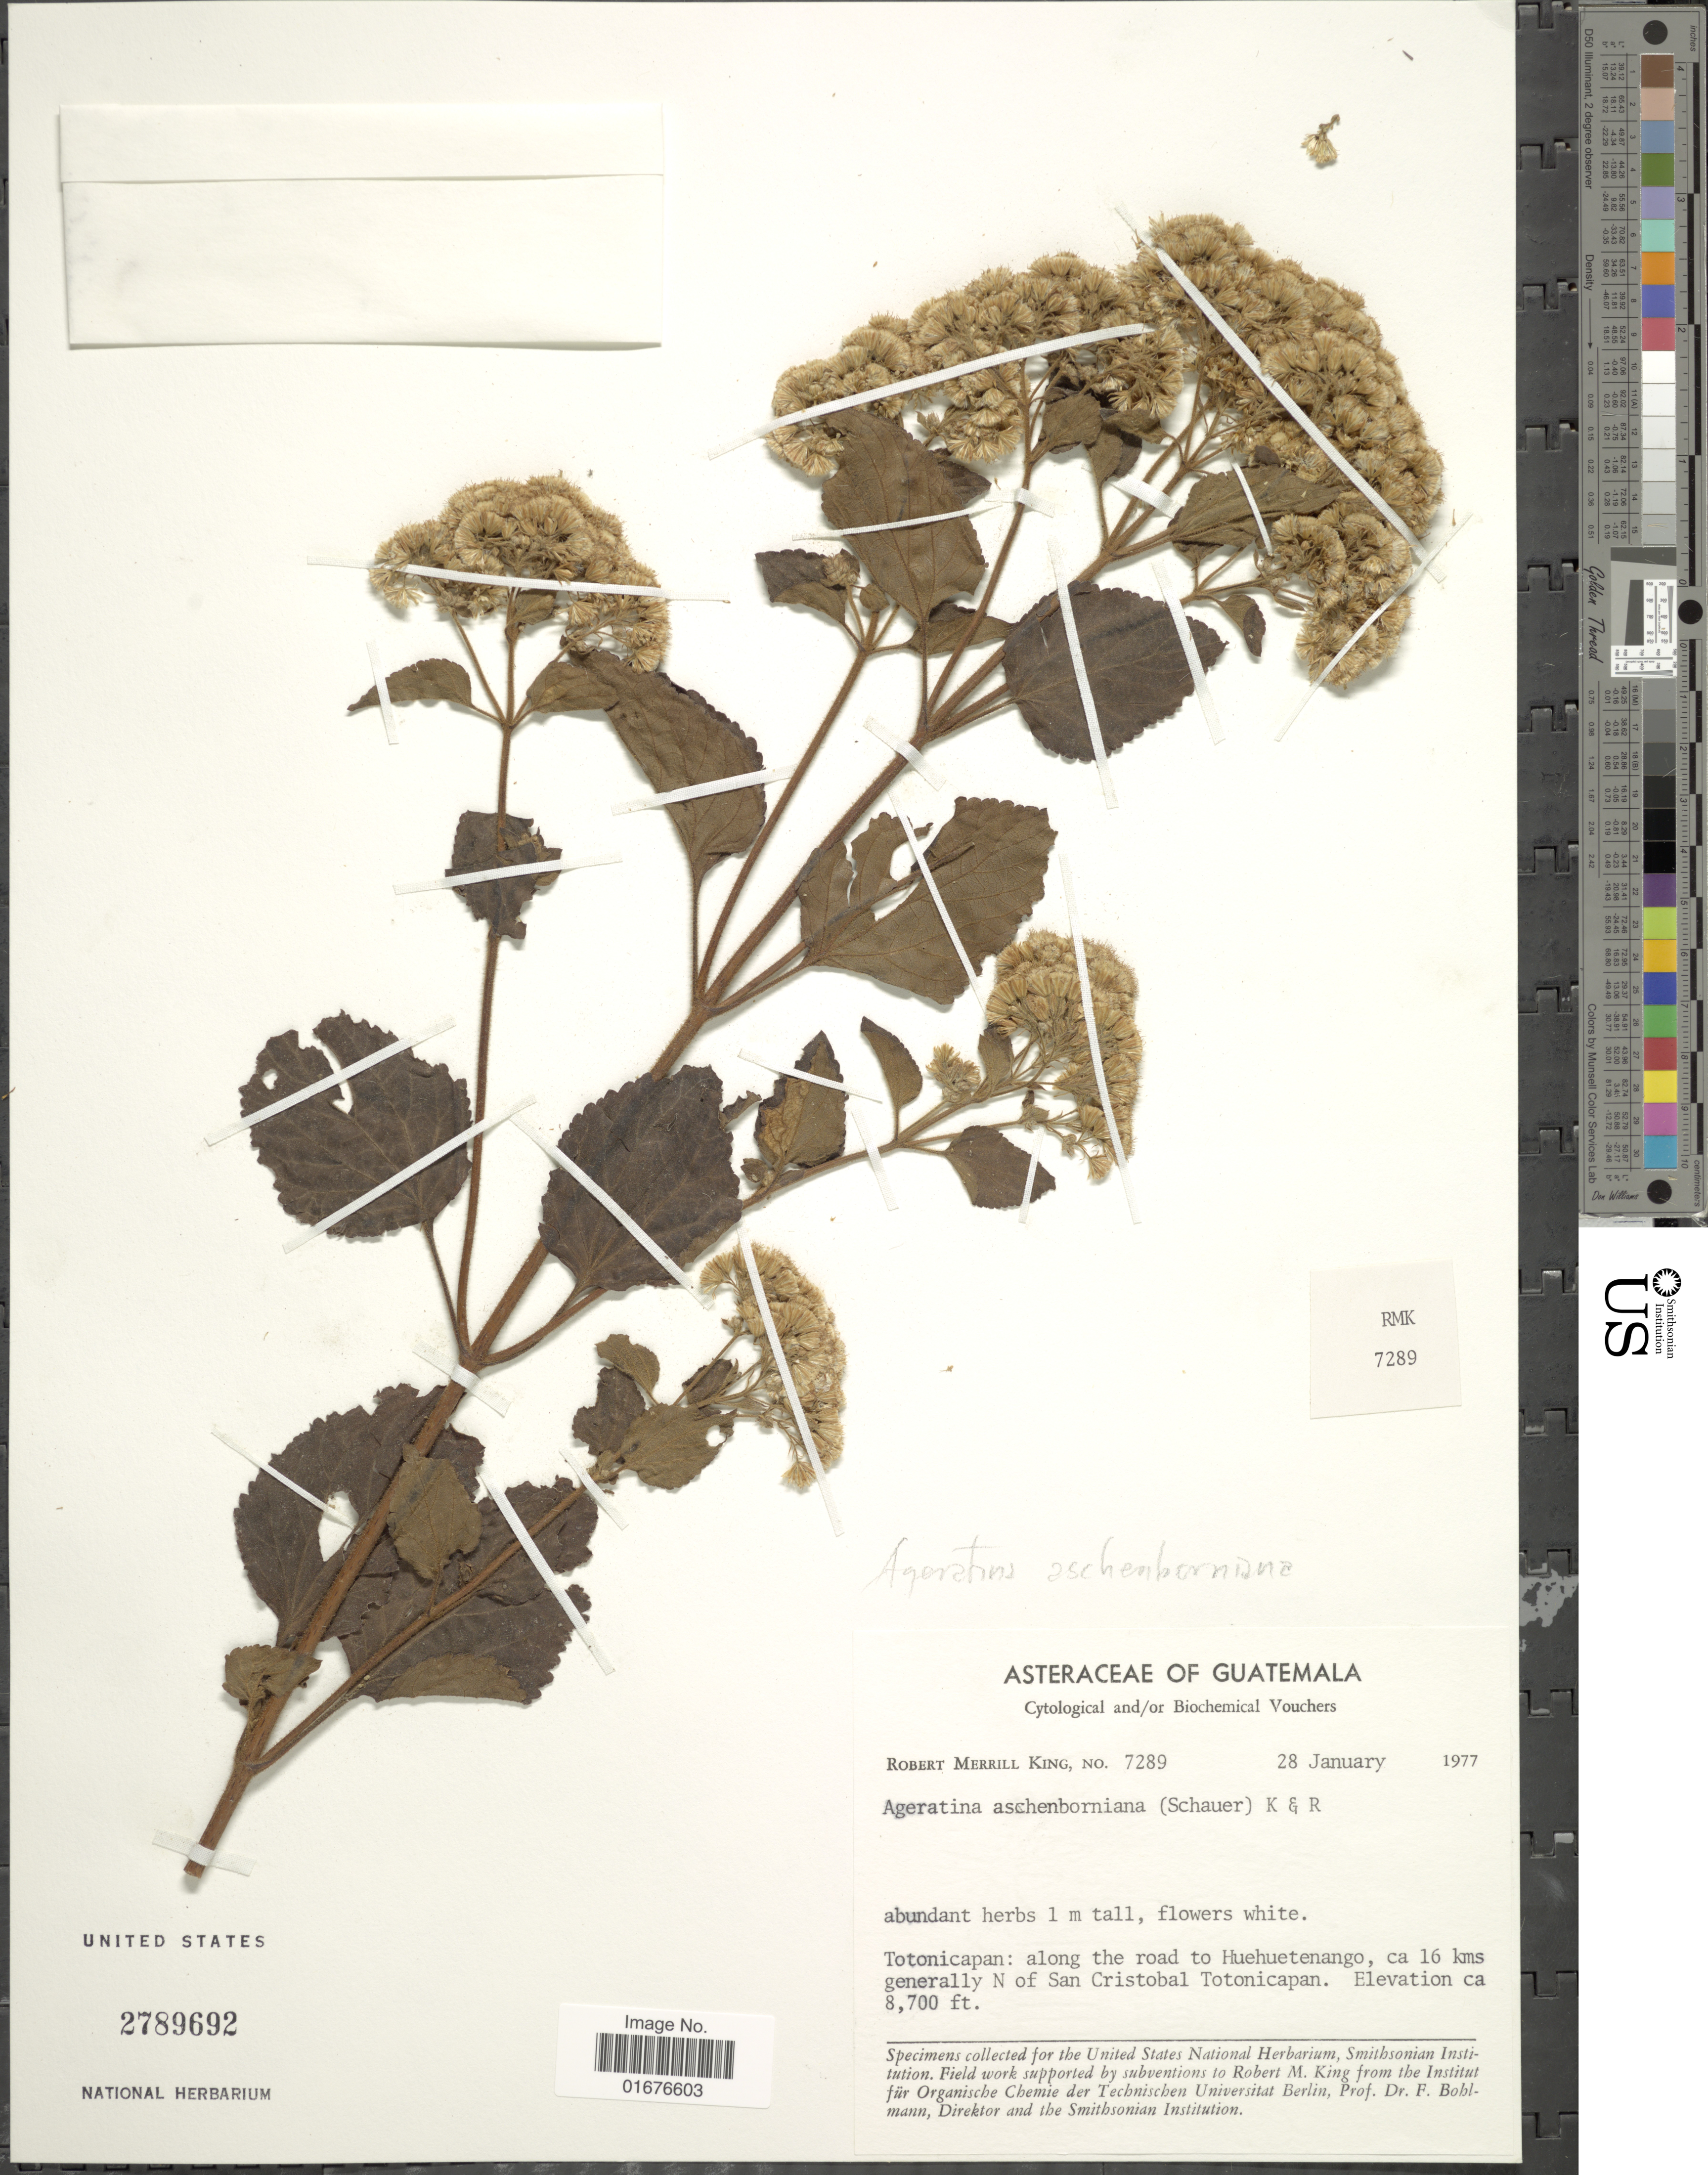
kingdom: Plantae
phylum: Tracheophyta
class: Magnoliopsida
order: Asterales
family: Asteraceae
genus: Ageratina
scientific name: Ageratina pichinchensis var. bustamenta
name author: (DC.) R.M. King & H. Rob.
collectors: R. M. King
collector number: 7289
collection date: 1977-01-28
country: Guatemala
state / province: Totonicapan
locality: Along the road to Huehuetenango, ca 16 kms generally N of San Cristobal Tohonicapan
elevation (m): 2652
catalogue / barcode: US 2789692